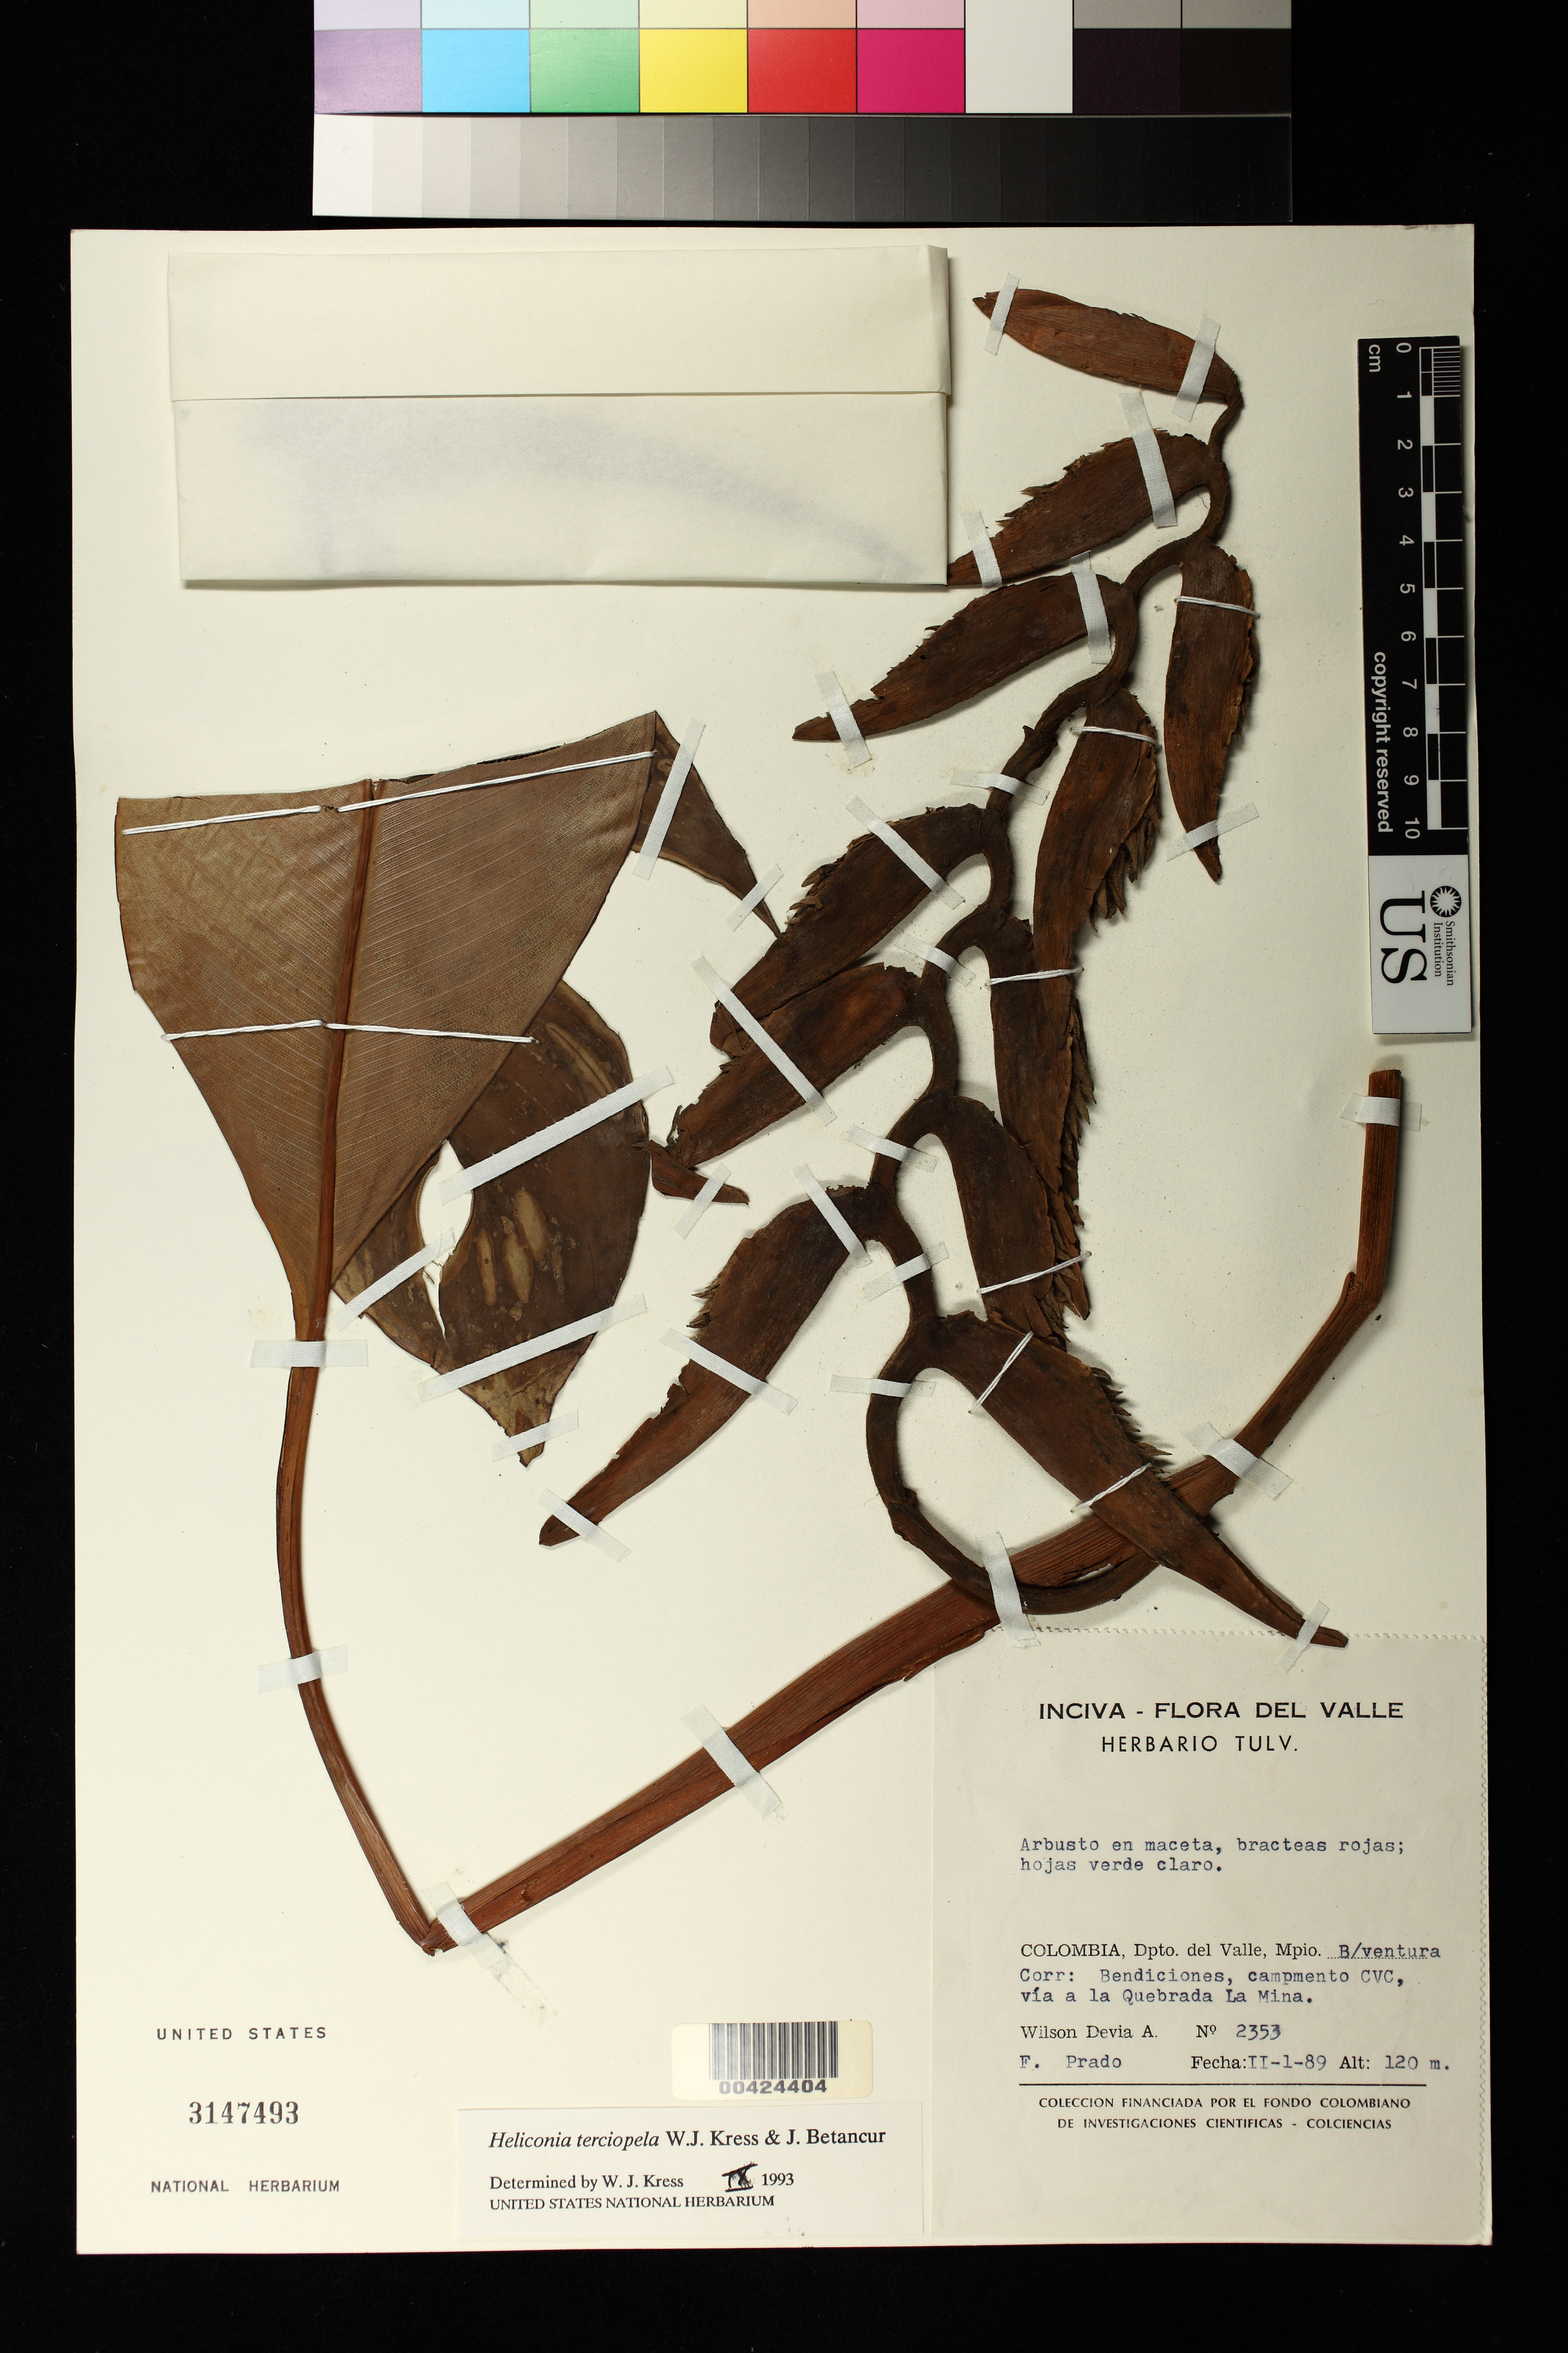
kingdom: Plantae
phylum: Tracheophyta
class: Liliopsida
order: Zingiberales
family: Heliconiaceae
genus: Heliconia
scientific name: Heliconia terciopela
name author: W.J. Kress & Betancur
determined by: Kress, W. J., (US), Smithsonian Institution - National Museum of Natural History (UNITED STATES)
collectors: W. Devia A. & F. Prado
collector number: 2353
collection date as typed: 01 Feb 1989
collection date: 1989-02-01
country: Colombia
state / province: Valle del Cauca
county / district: Buenaventura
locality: Bendiciones, campmento cvc, via a la Quebrada la Mina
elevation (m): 120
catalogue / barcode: US 3147493